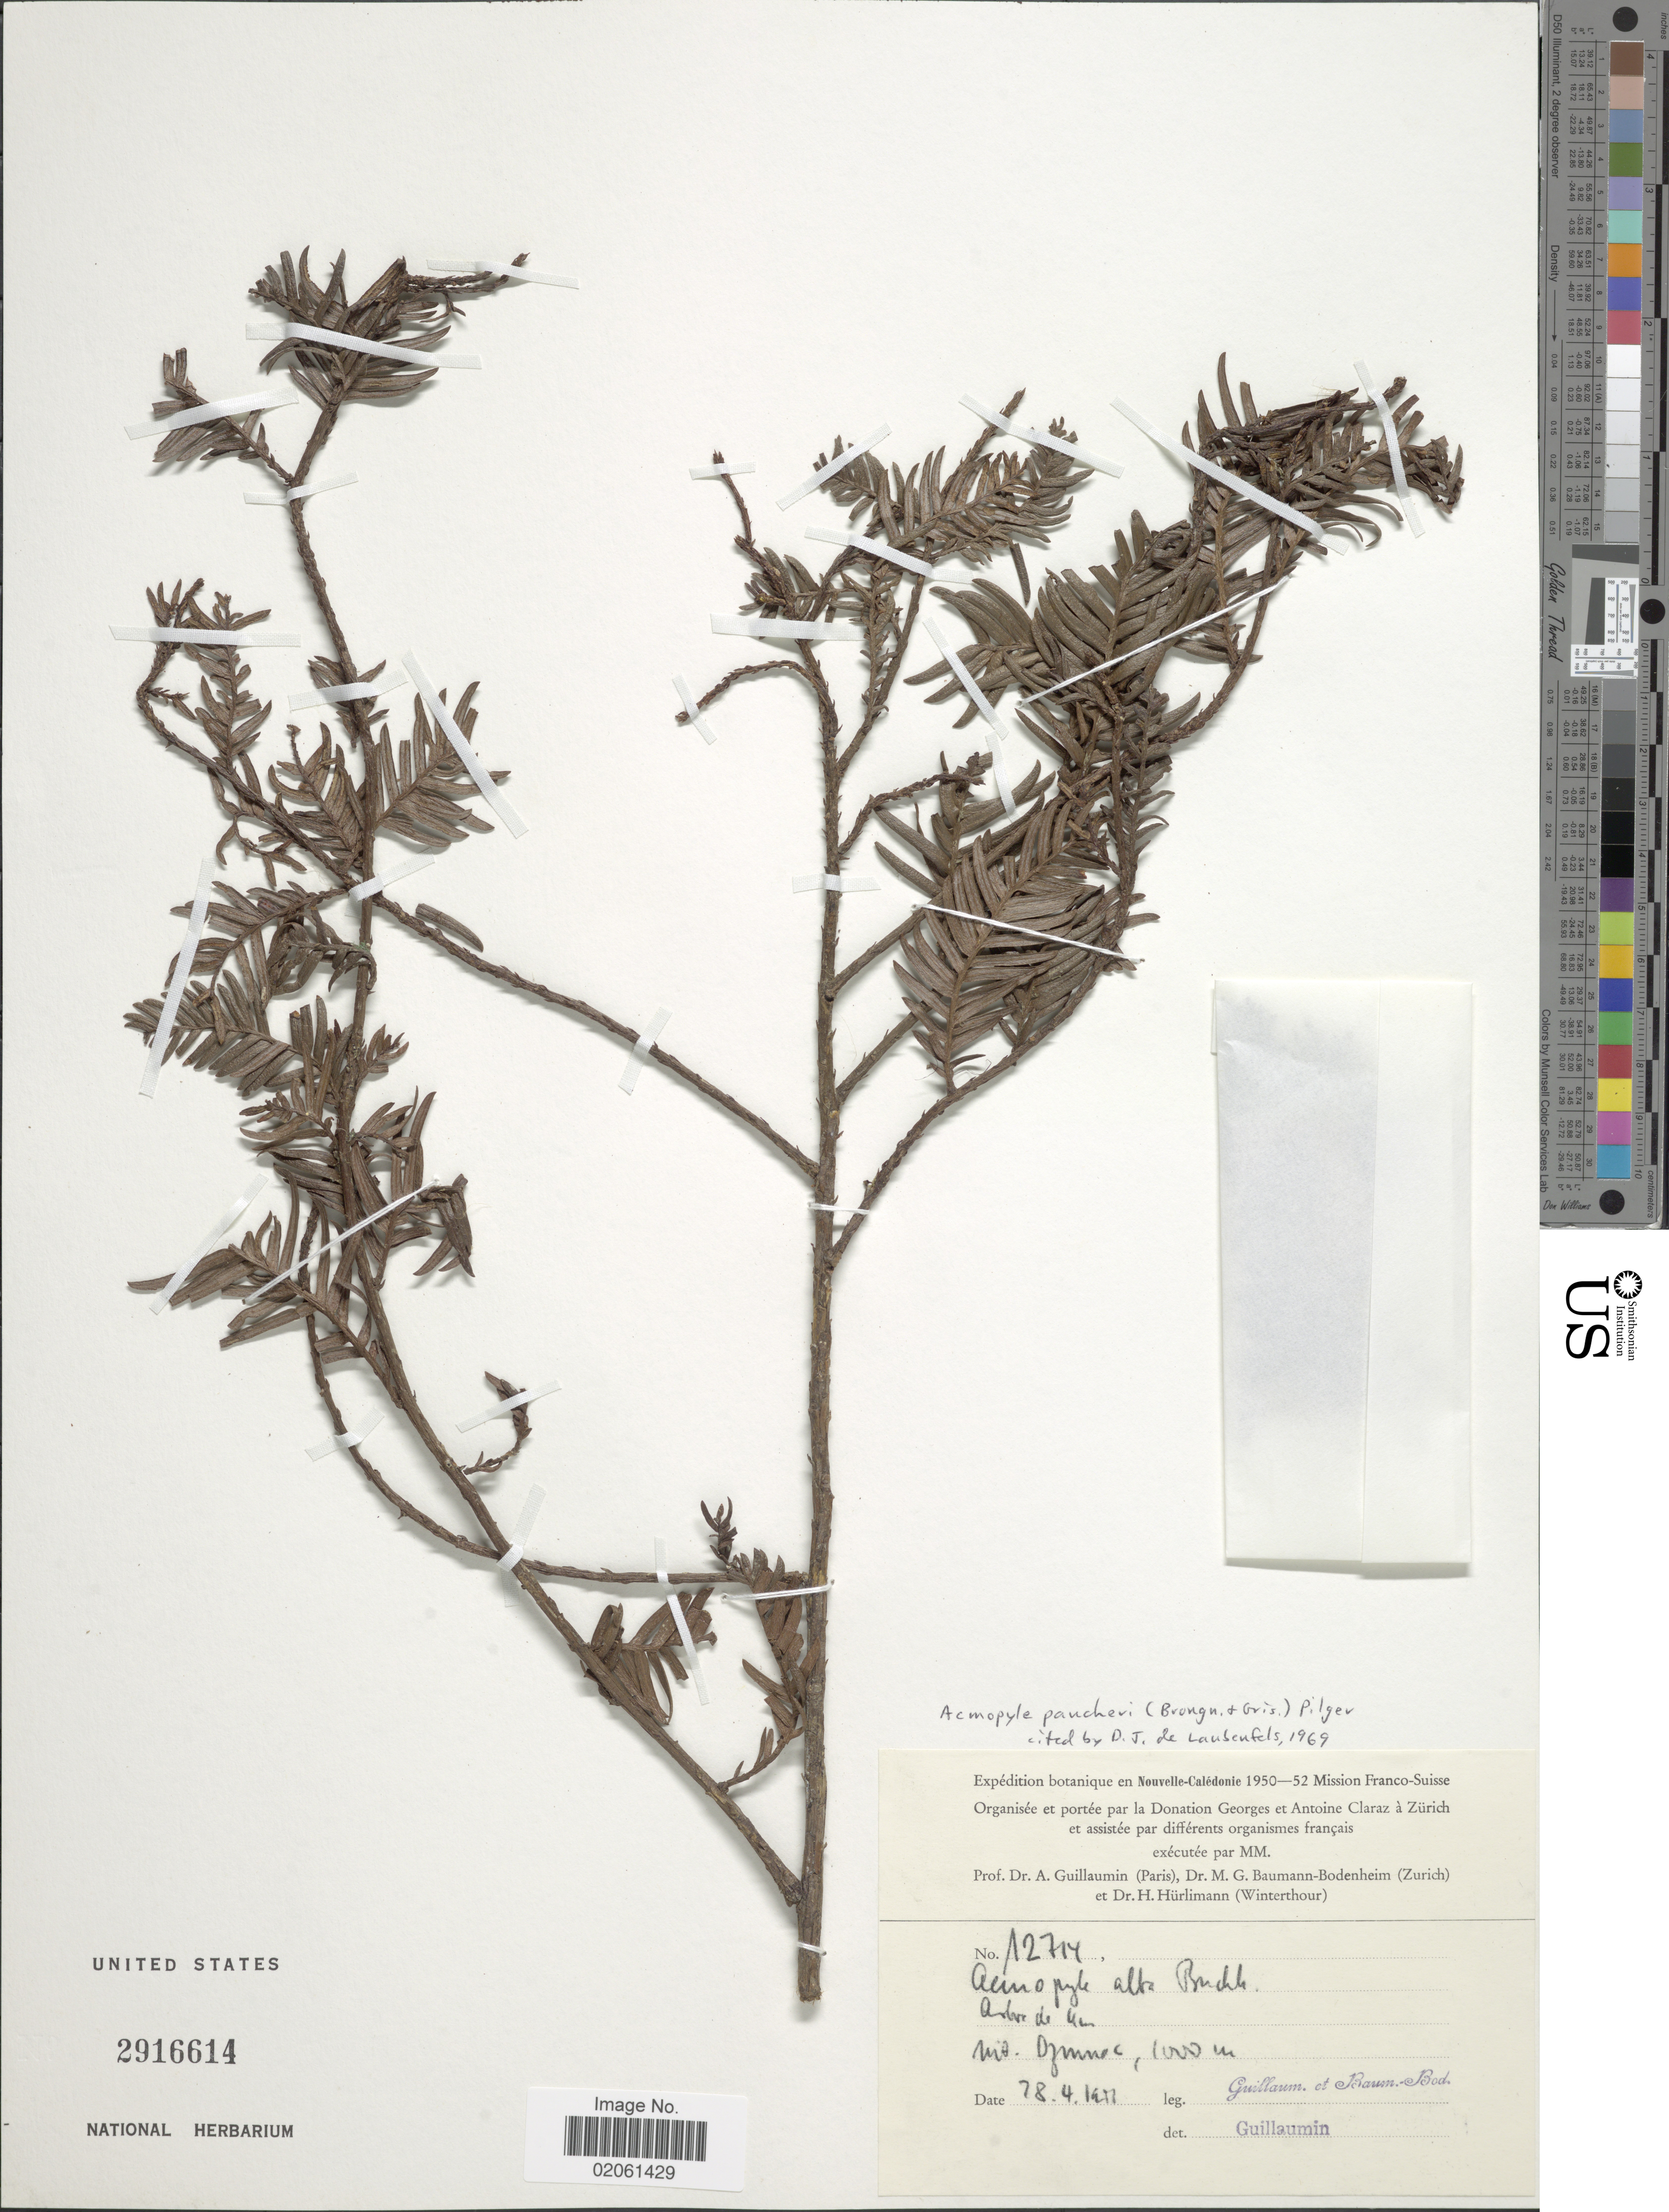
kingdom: Plantae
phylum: Tracheophyta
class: Pinopsida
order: Pinales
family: Podocarpaceae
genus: Acmopyle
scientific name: Acmopyle pancheri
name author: (Brongn. & Gris) Pilg.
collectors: A. Guillaumin & M. G. Baumann-Bodenheim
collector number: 12714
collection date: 1951-04-28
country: New Caledonia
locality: Mt. Dzumac [interpreted]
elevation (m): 1000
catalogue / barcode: US 2916614